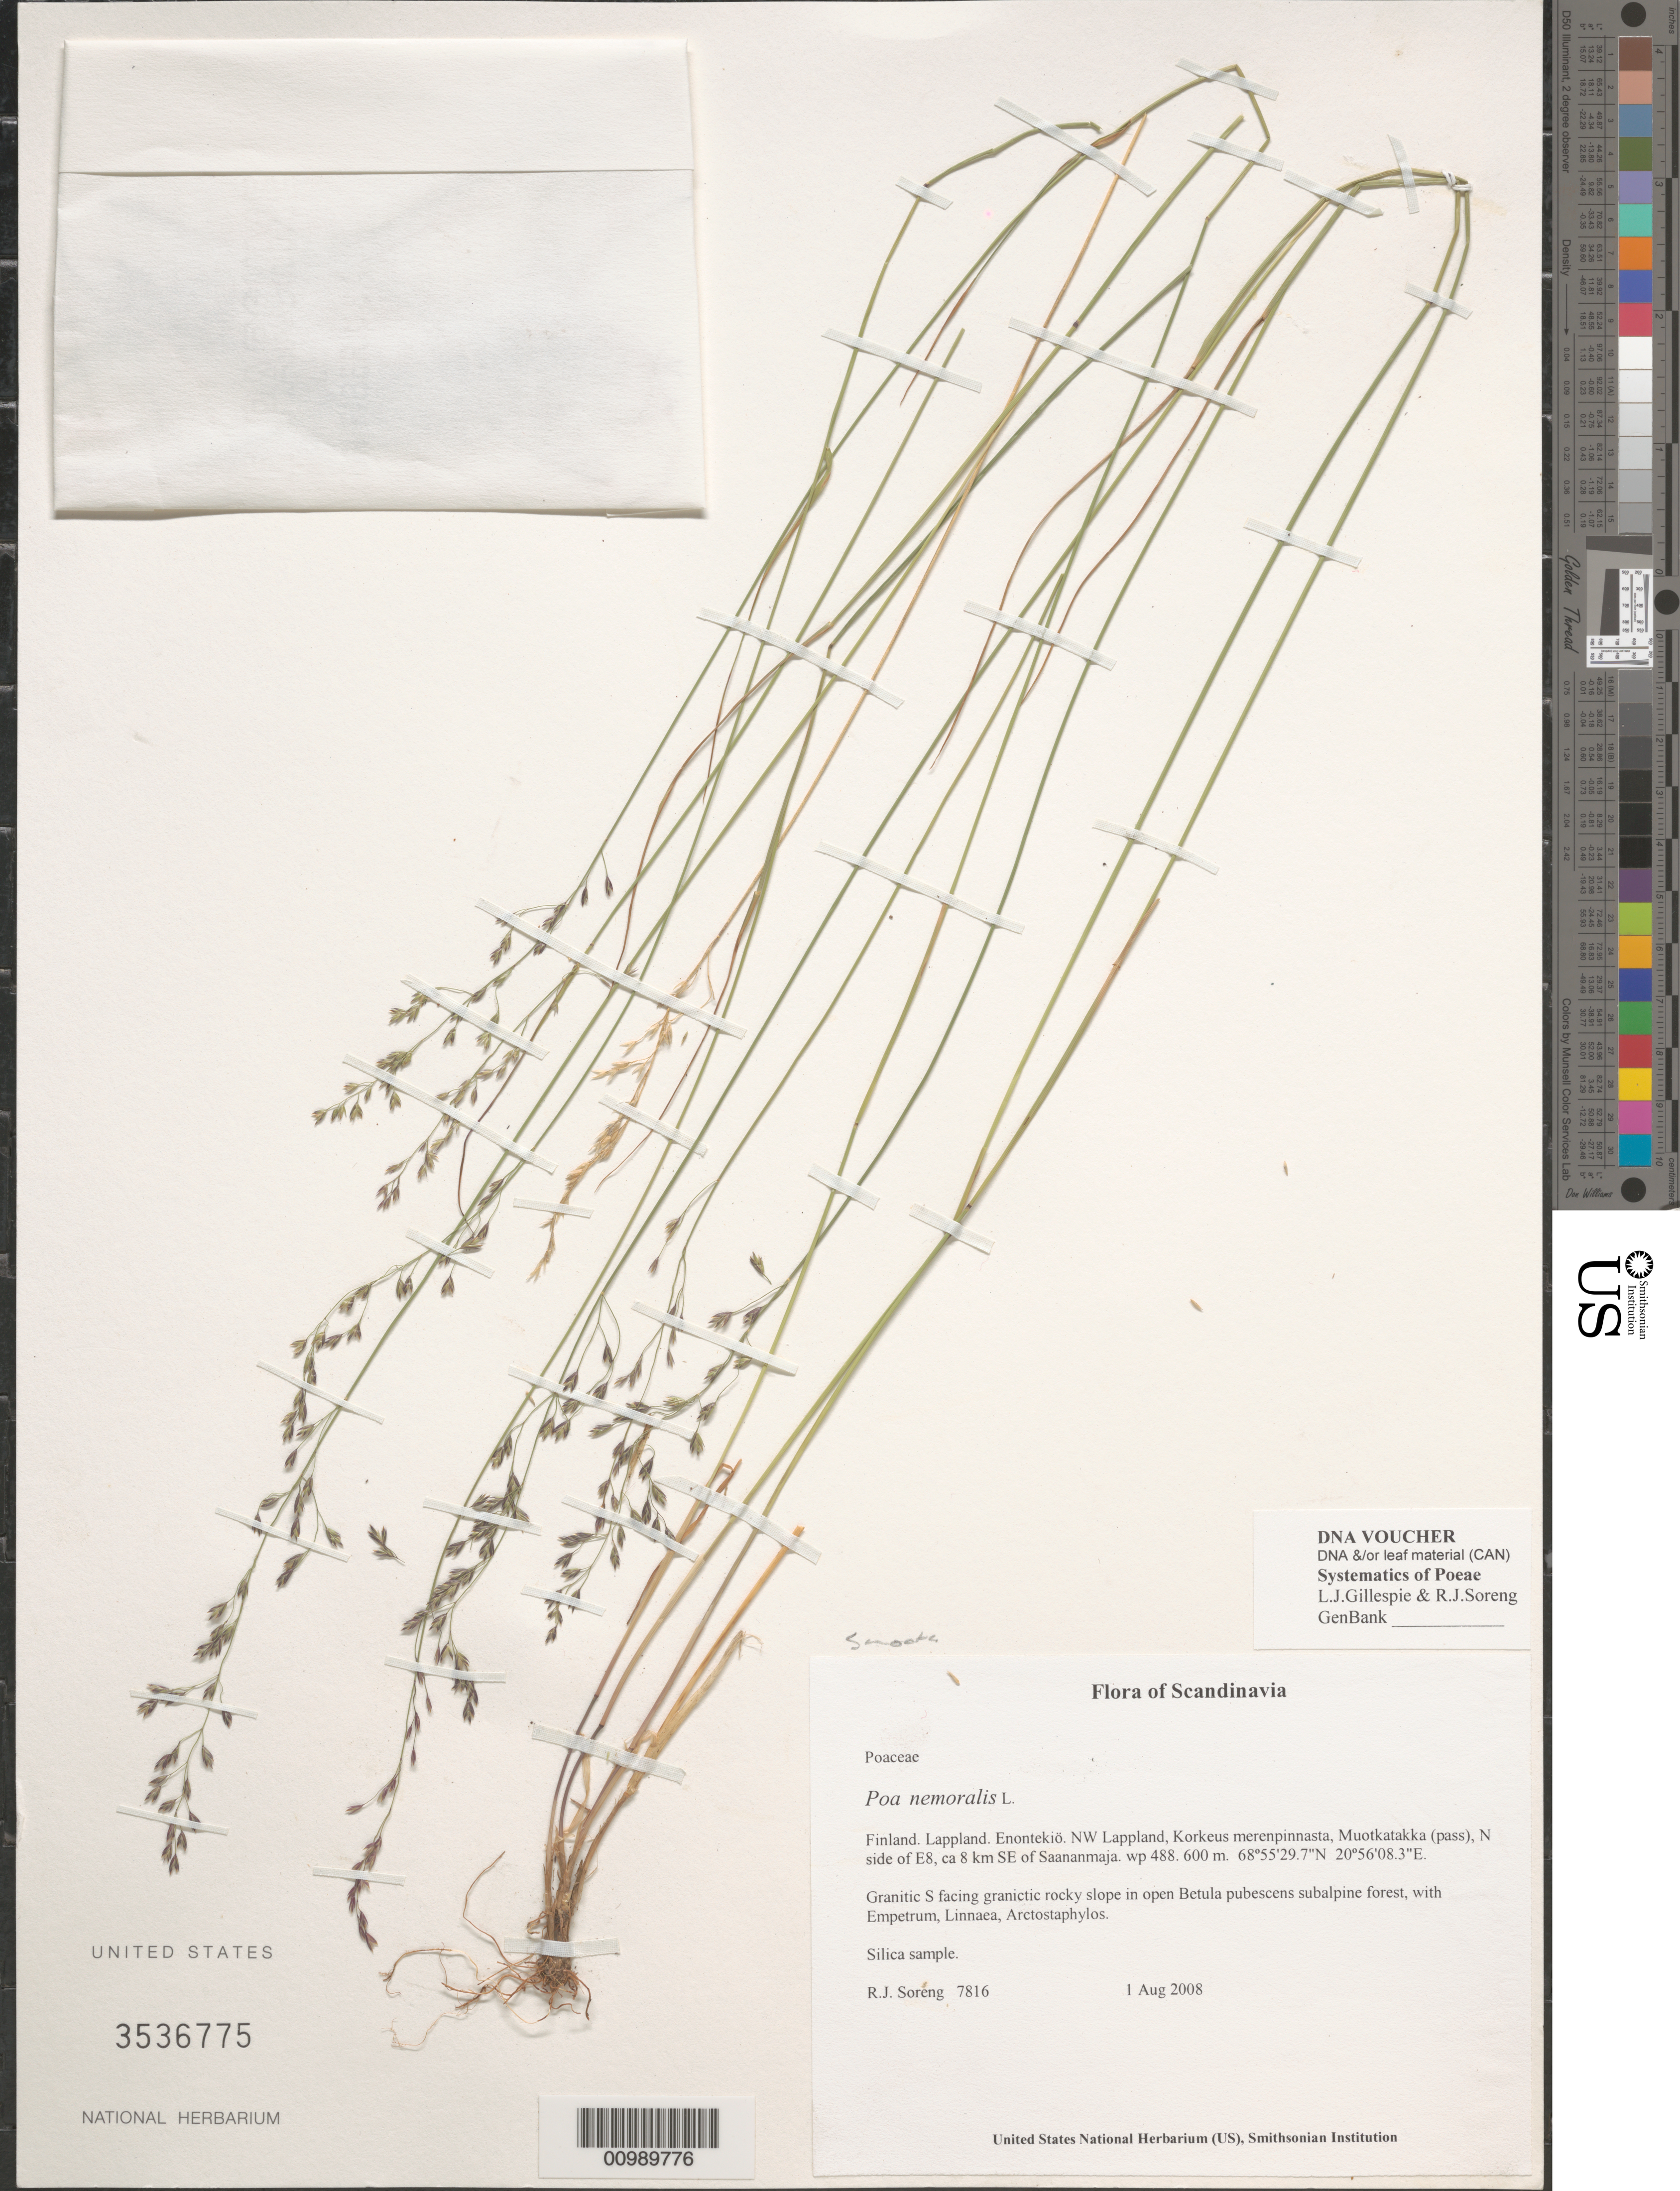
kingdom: Plantae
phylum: Tracheophyta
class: Liliopsida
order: Poales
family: Poaceae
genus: Poa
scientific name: Poa nemoralis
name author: L.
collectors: R. J. Soreng & N. L. Soreng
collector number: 7816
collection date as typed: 01 Aug 2008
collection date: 2008-08-01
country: Finland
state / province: Lappi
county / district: Enontekiö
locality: NW Lappland, Korkeus merenpinnasta, Muotkatakka (pass), N side of E8, ca 8 km SE of Saananmaja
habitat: Granitic S facing granictic rocky slope in open Betula pubescens subalpine forest, with Empetrum, Linnaea, Arctostaphylos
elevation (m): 600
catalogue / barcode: US 3536775